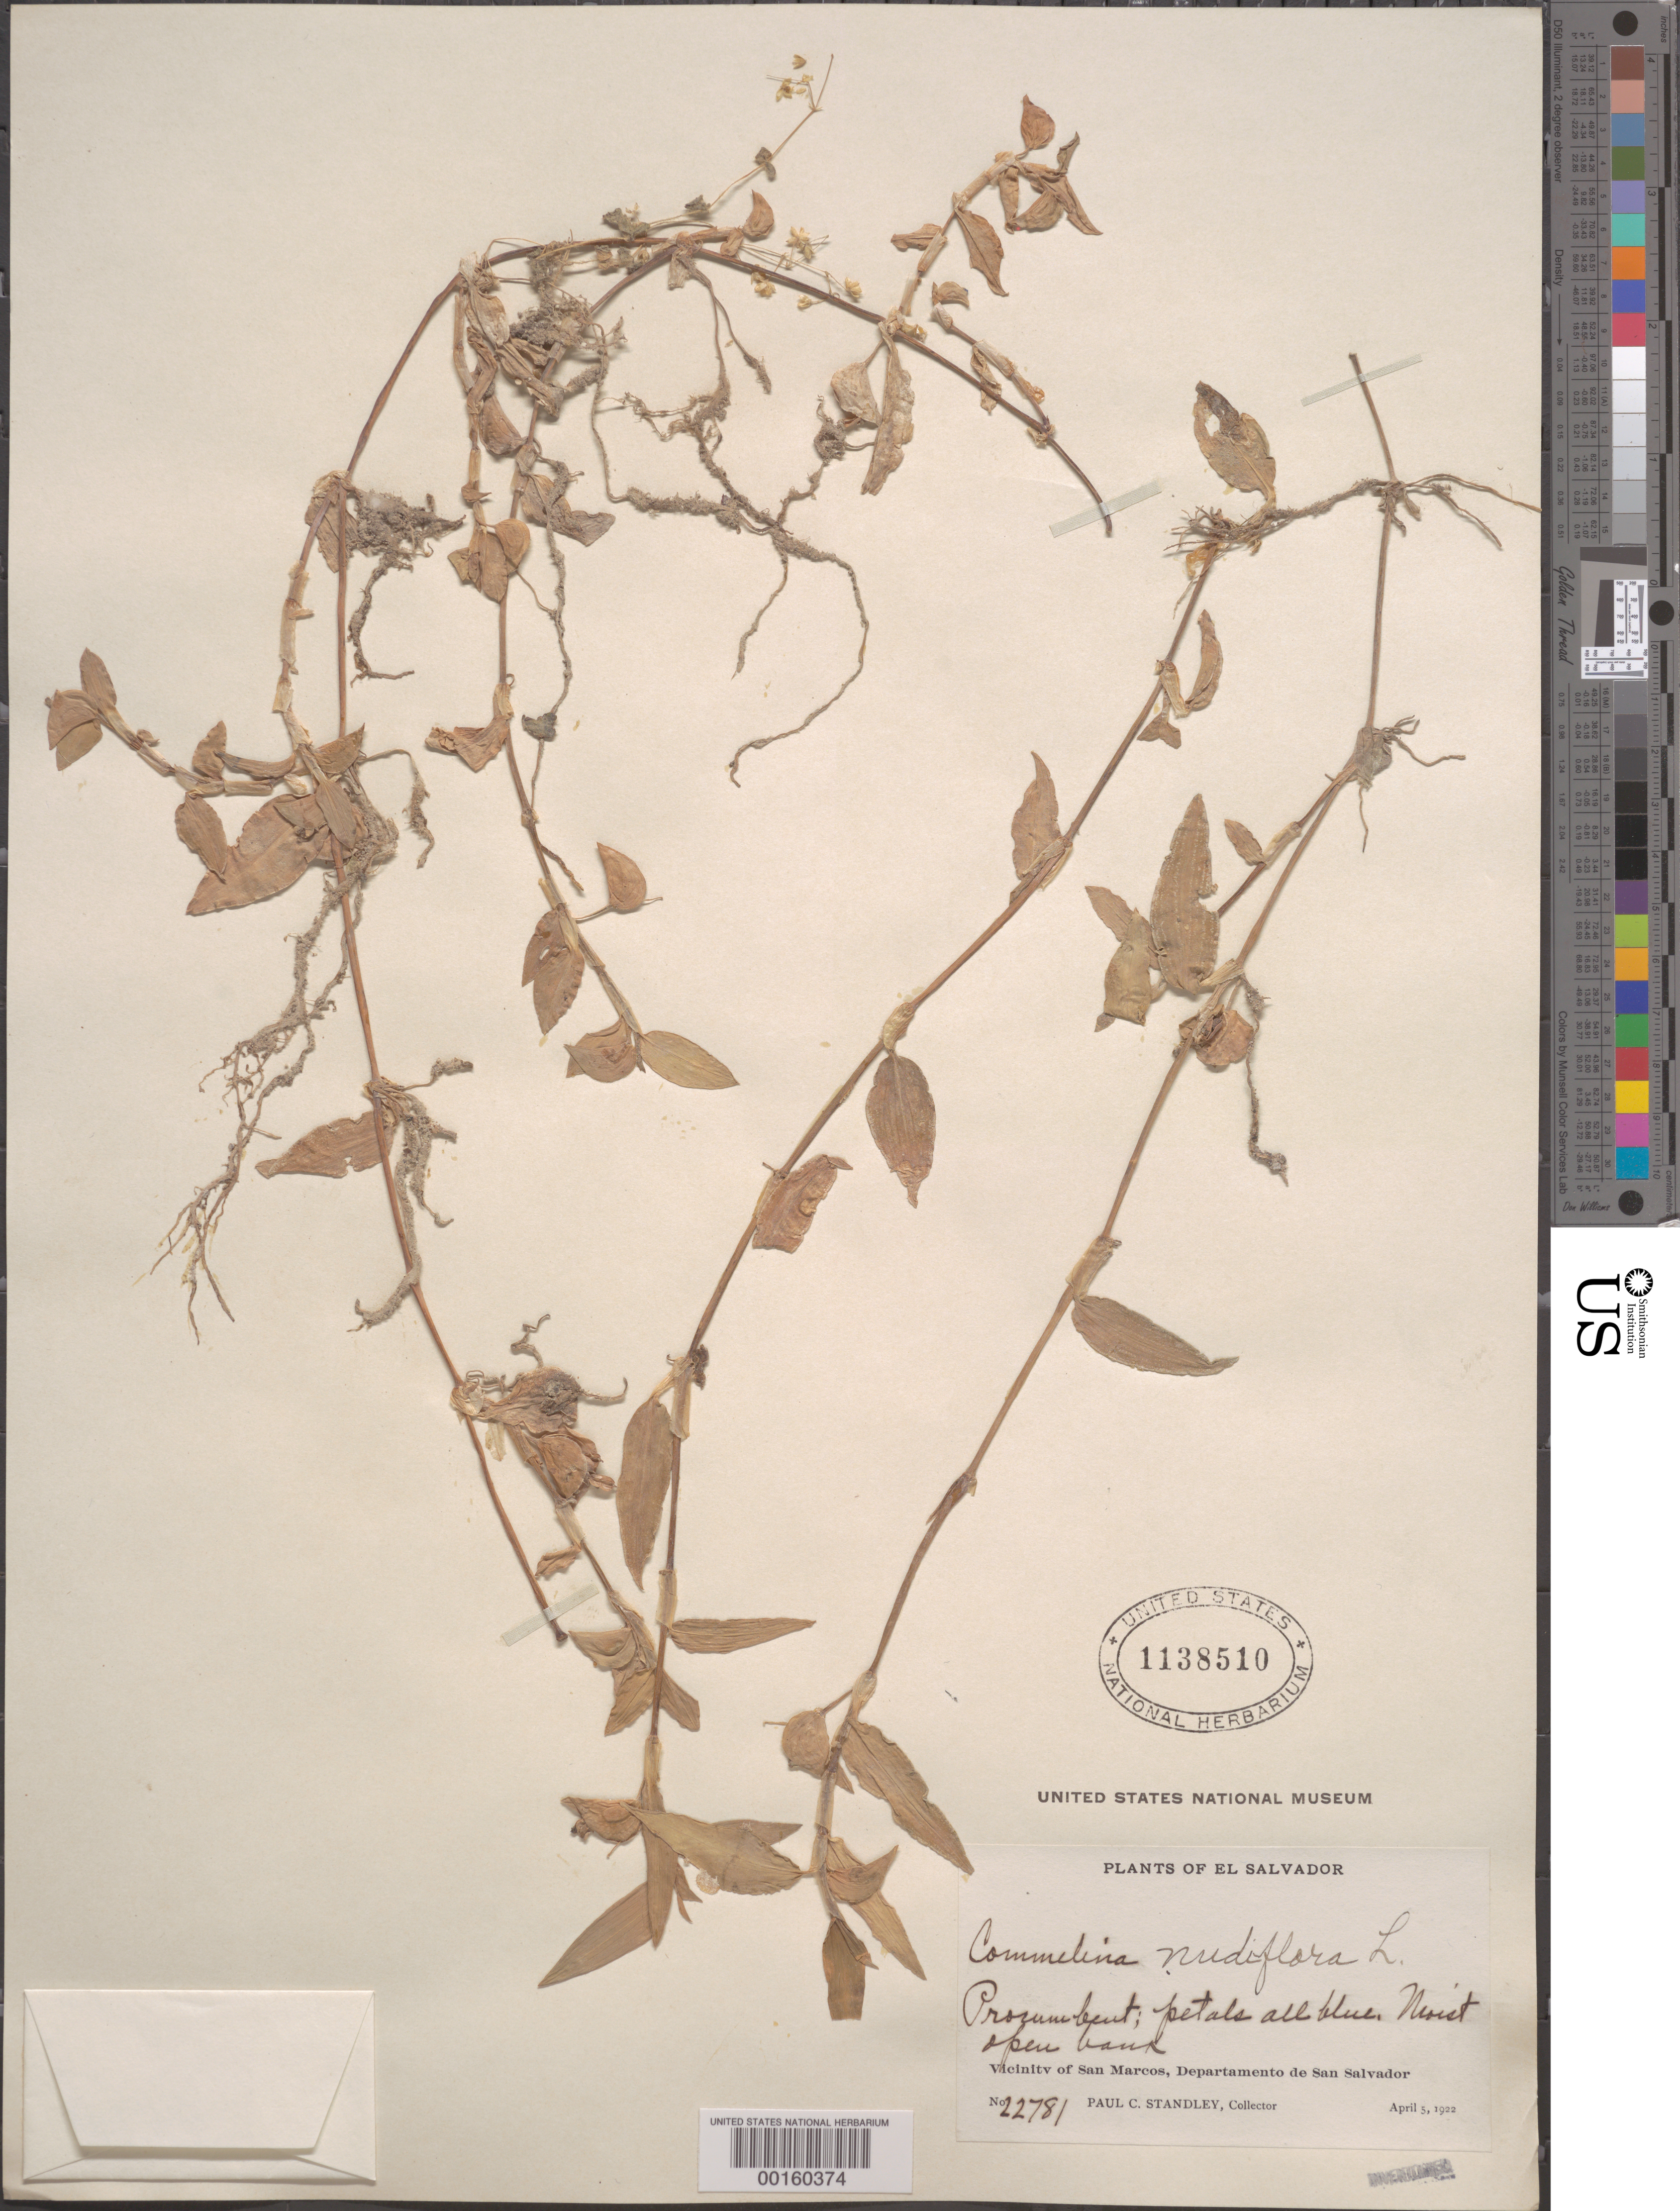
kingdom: Plantae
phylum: Tracheophyta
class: Liliopsida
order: Commelinales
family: Commelinaceae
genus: Commelina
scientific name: Commelina diffusa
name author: Burm. f.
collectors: P. C. Standley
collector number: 22781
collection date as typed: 05 Apr 1922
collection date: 1922-04-05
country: El Salvador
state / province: San Salvador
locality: San marcos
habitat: Moist, open bank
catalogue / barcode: US 1138510